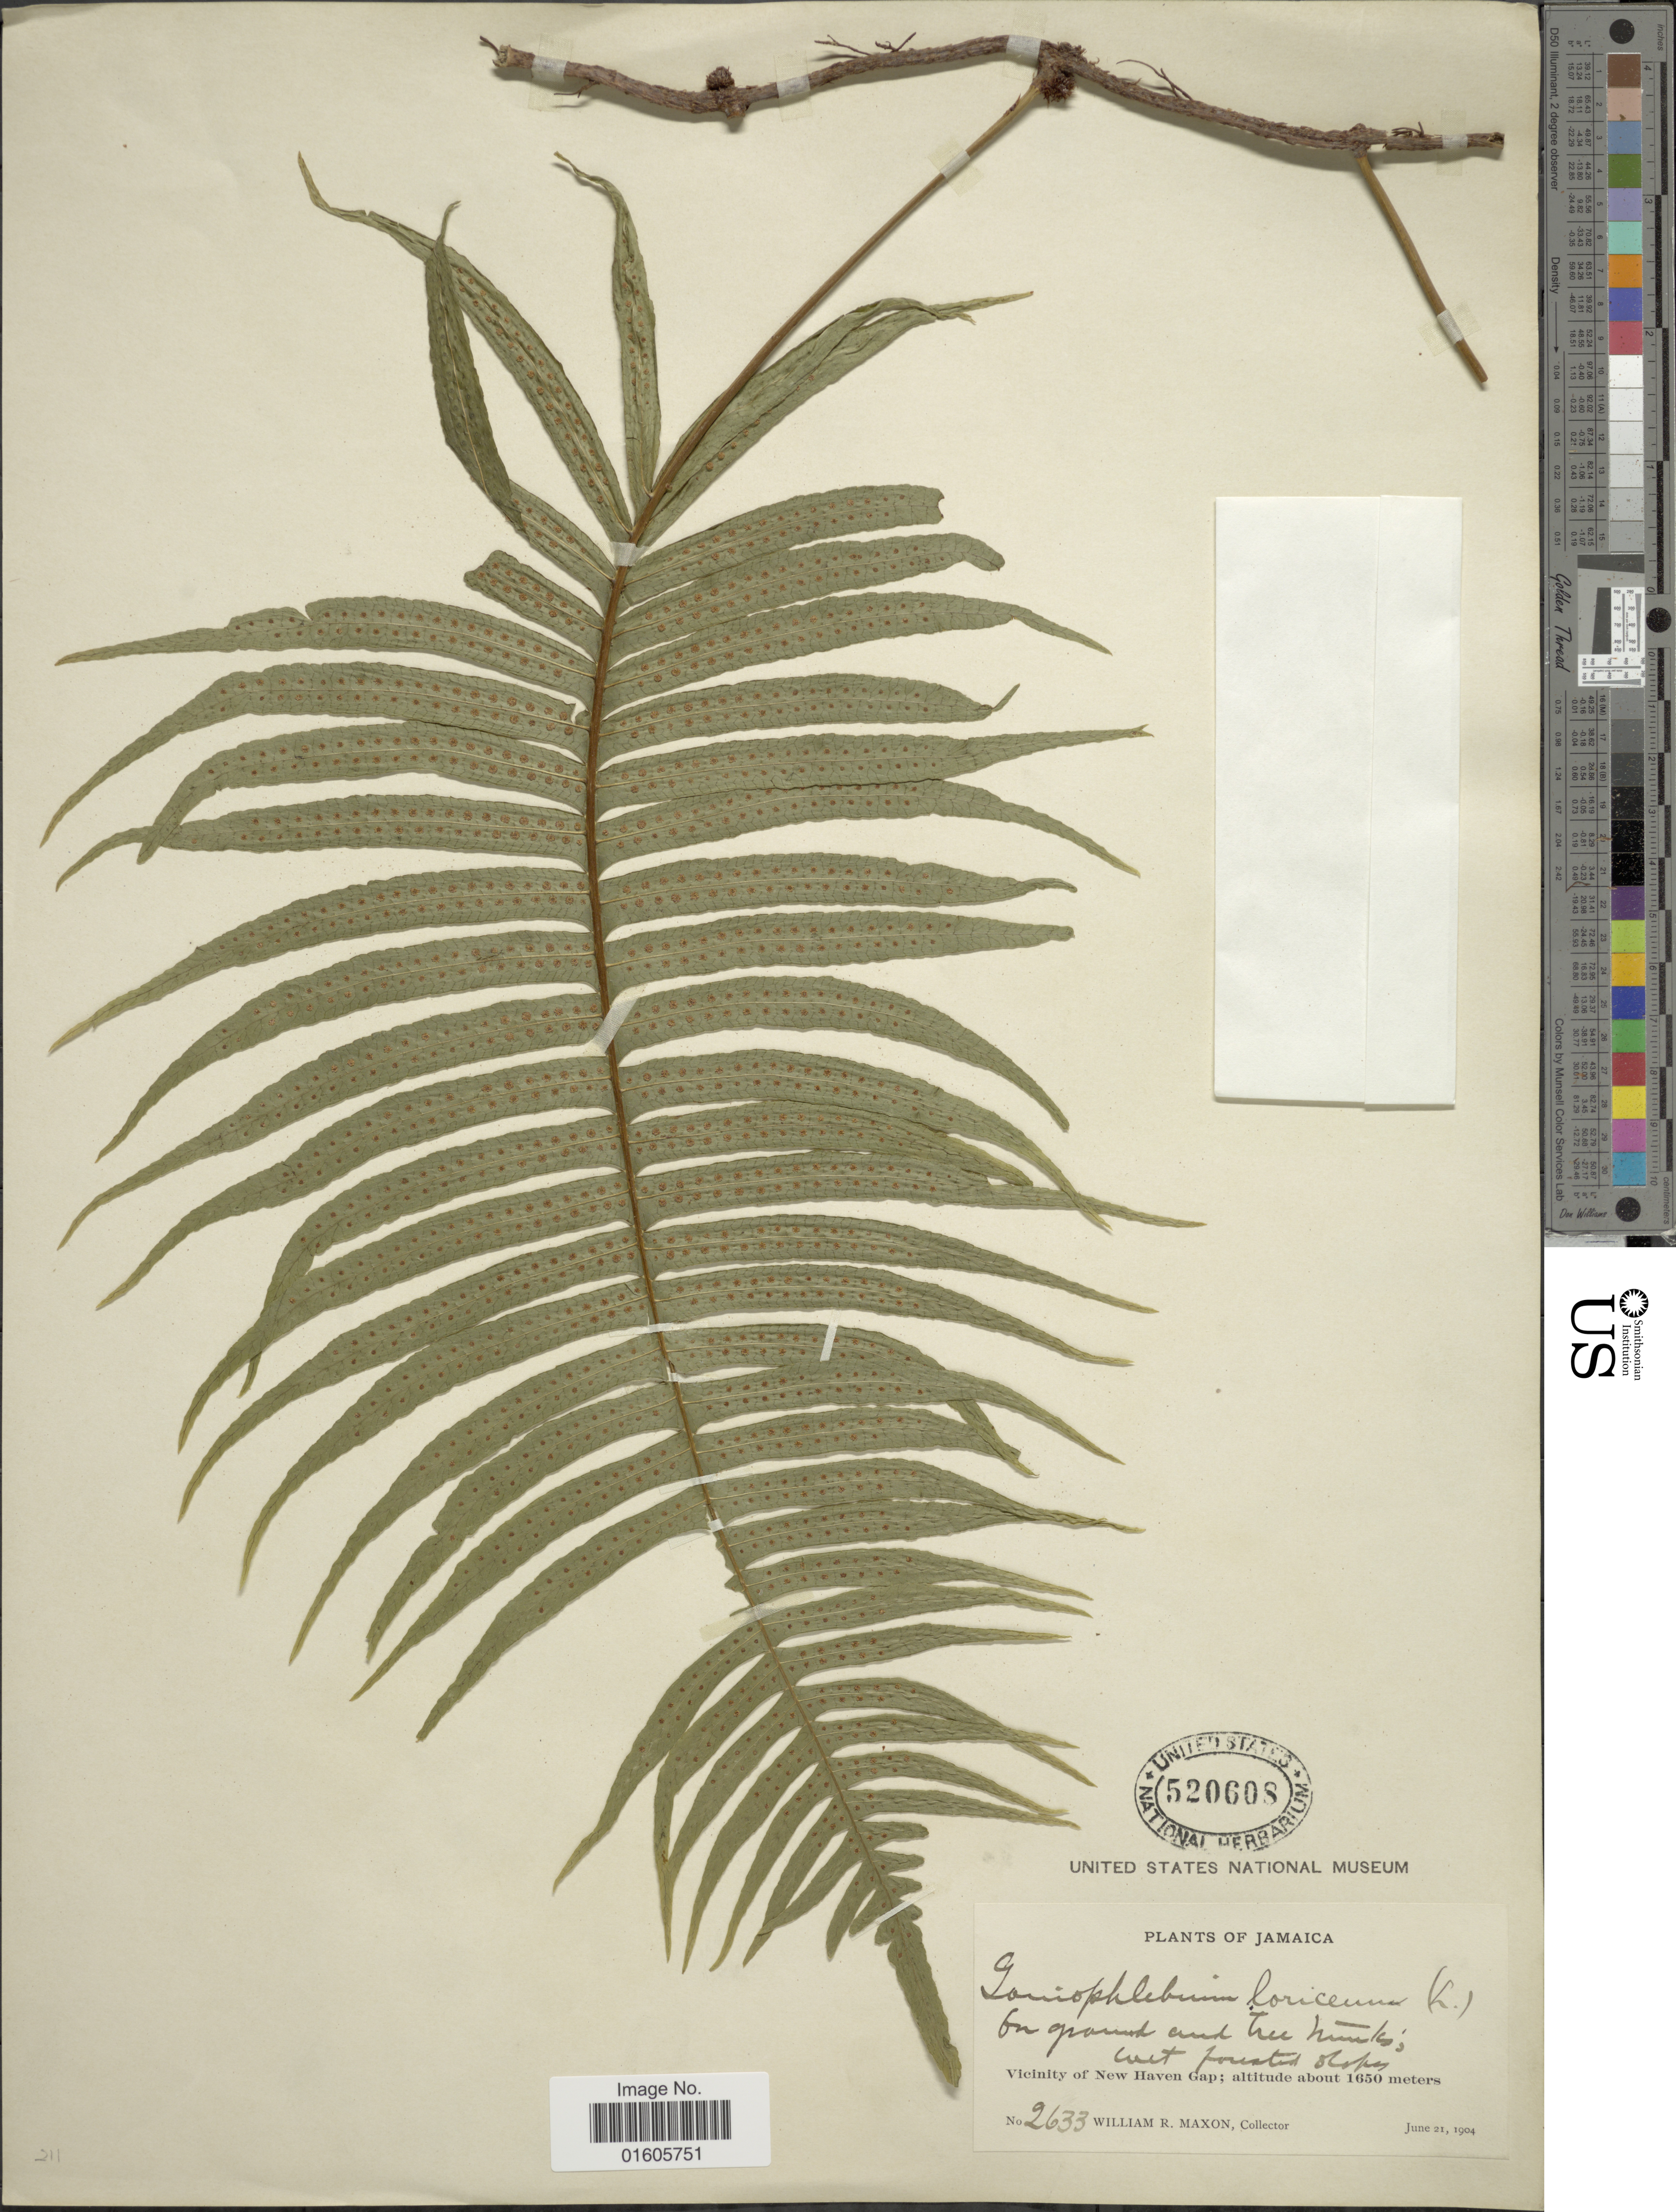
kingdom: Plantae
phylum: Tracheophyta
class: Polypodiopsida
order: Polypodiales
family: Polypodiaceae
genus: Serpocaulon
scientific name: Serpocaulon loriceum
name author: (L.) A.R. Sm.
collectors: W. R. Maxon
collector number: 2633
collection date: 1904-06-21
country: Jamaica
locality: Vicinity of New Haven Gap.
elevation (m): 1650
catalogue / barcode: US 520608